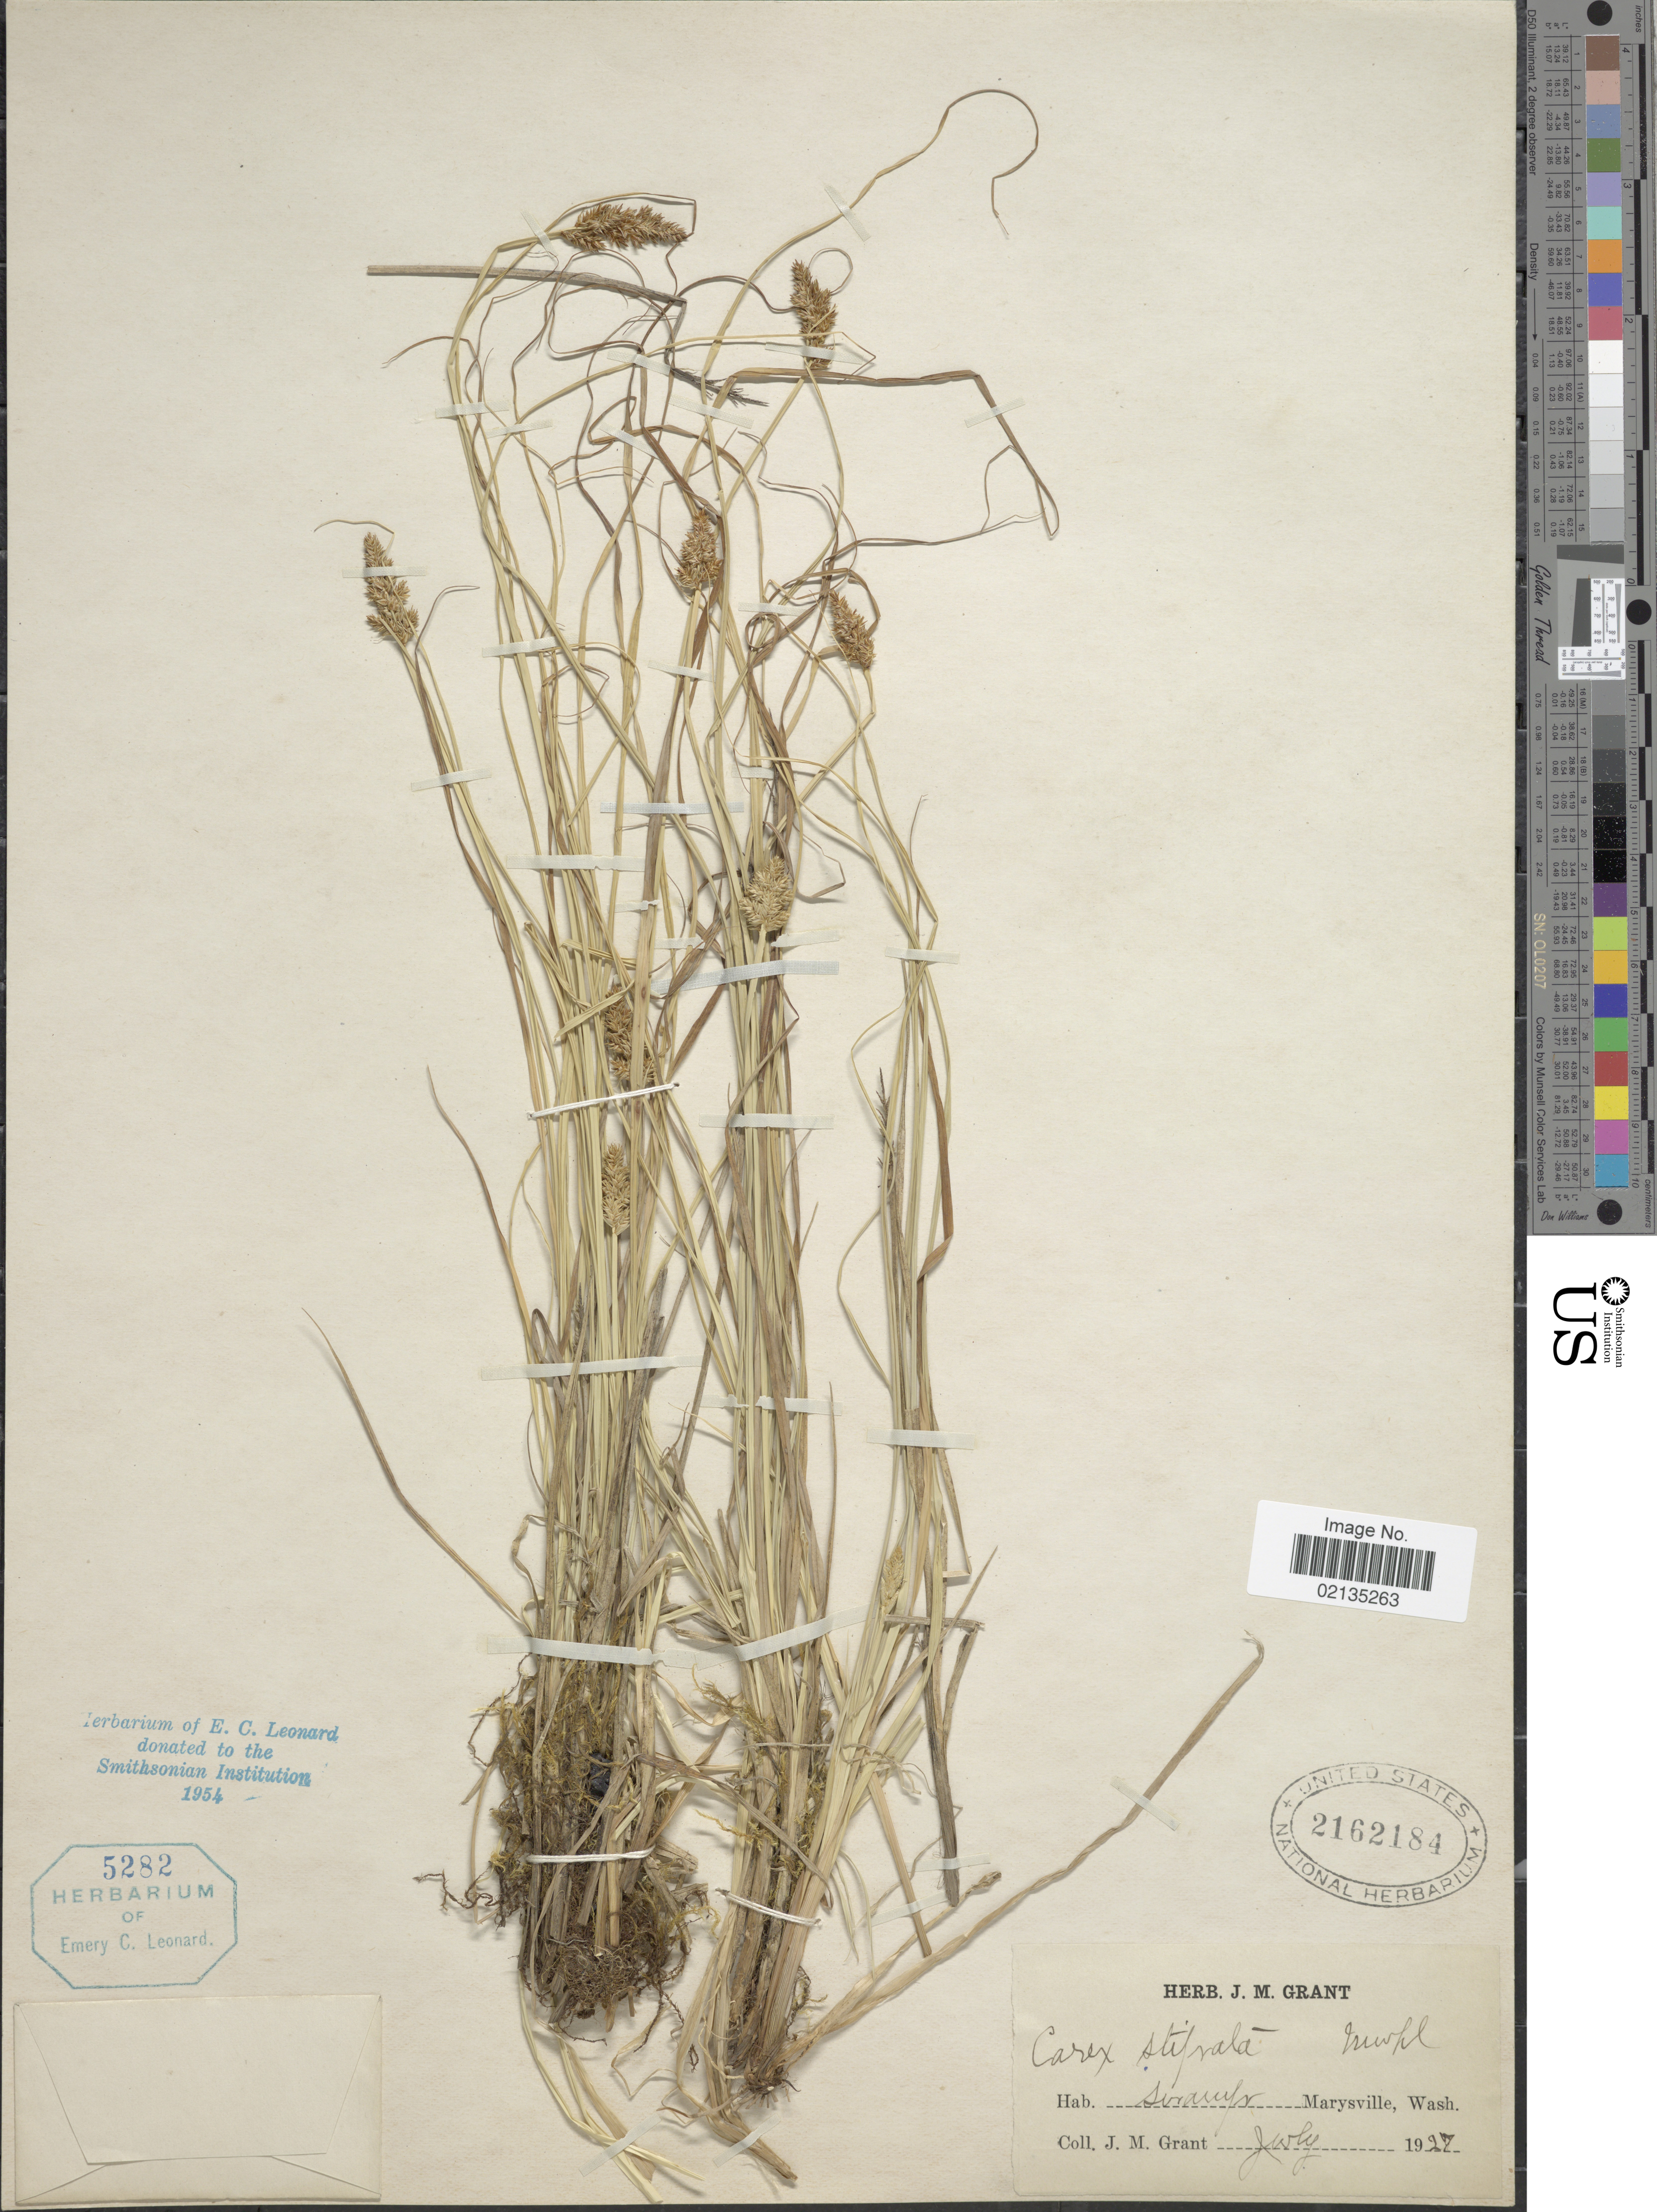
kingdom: Plantae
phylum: Tracheophyta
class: Liliopsida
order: Poales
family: Cyperaceae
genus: Carex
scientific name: Carex stipata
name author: Muhl. ex Willd.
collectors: J. M. Grant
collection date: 1927-07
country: United States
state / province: Washington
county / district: Snohomish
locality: Swamps, Marysville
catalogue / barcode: US 2162184